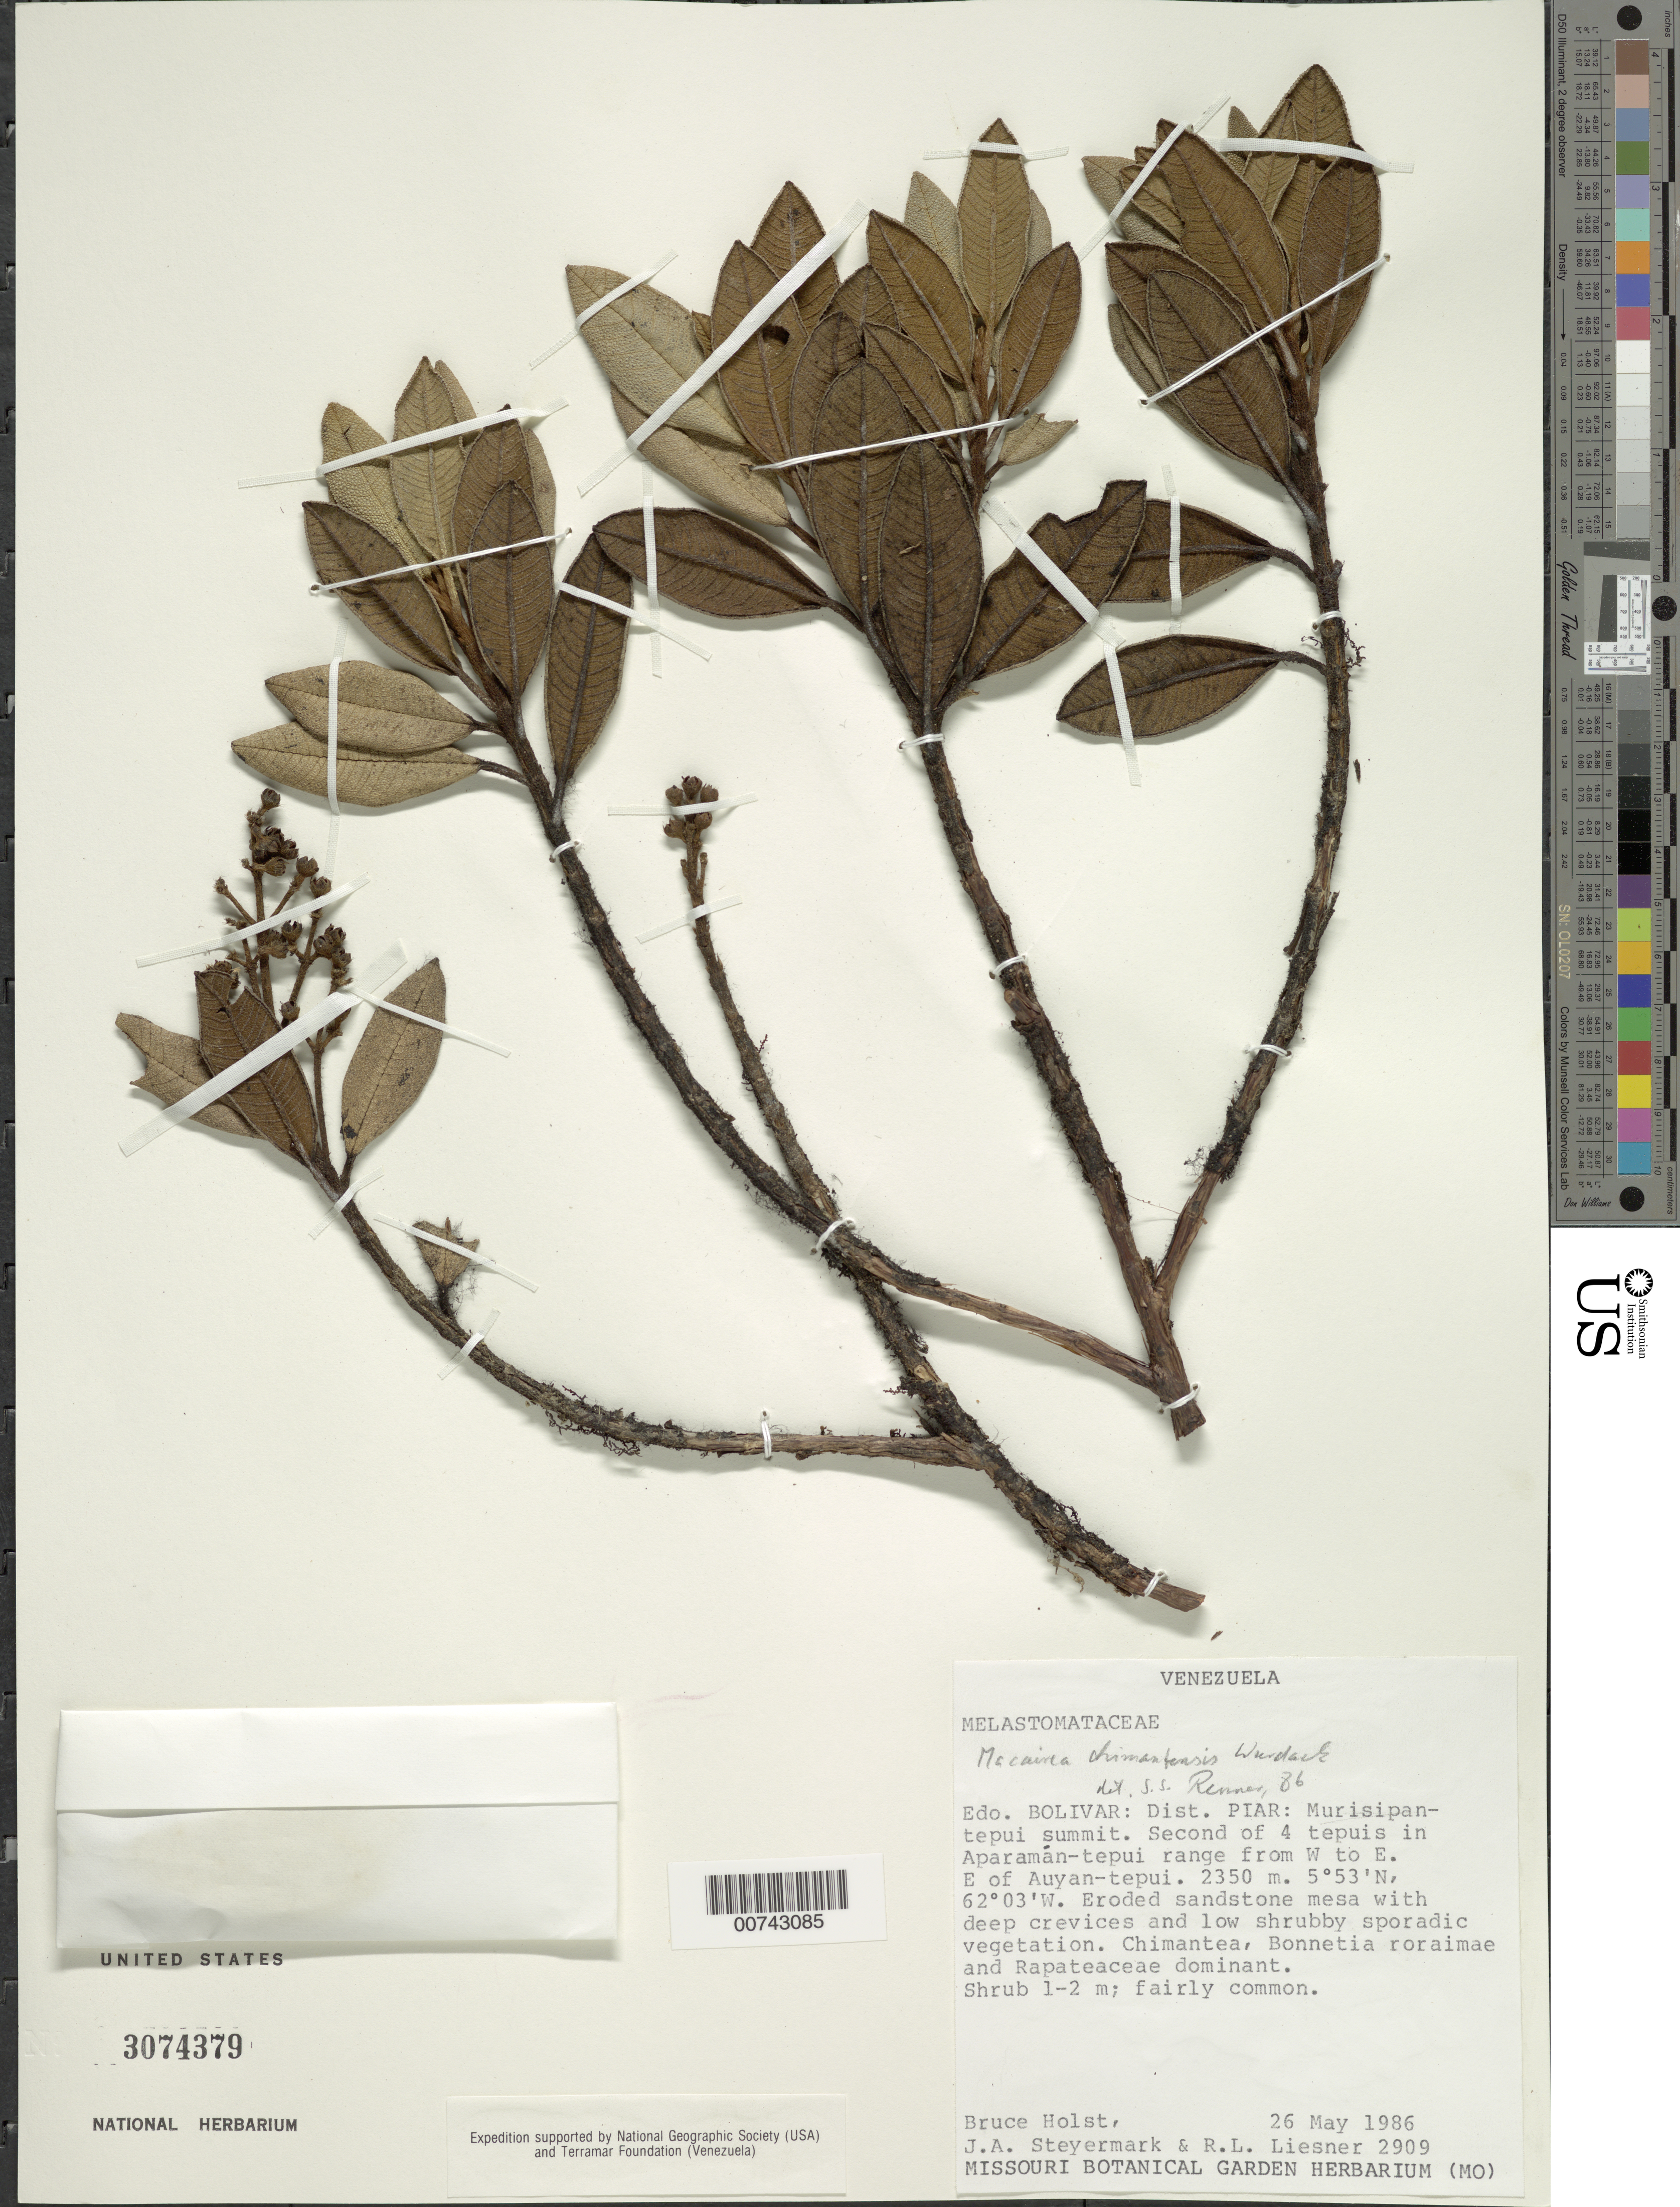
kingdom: Plantae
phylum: Tracheophyta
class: Magnoliopsida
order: Myrtales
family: Melastomataceae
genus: Macairea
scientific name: Macairea chimantensis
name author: Wurdack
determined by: Renner, --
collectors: B. Holst, J. Steyermark & R. L. Liesner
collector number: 2909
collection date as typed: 26-May-86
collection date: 1986-05-26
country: Venezuela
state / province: Bolívar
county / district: Piar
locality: Murisipan-tepuí summit. 2nd of 4 tepuís in Aparaman-tepuí range from W to E. East of Auyan-tepuí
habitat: Eroded sandstone mesa with deep crevices and low shrubby sporadic vegetation.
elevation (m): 2350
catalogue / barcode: US 3074379